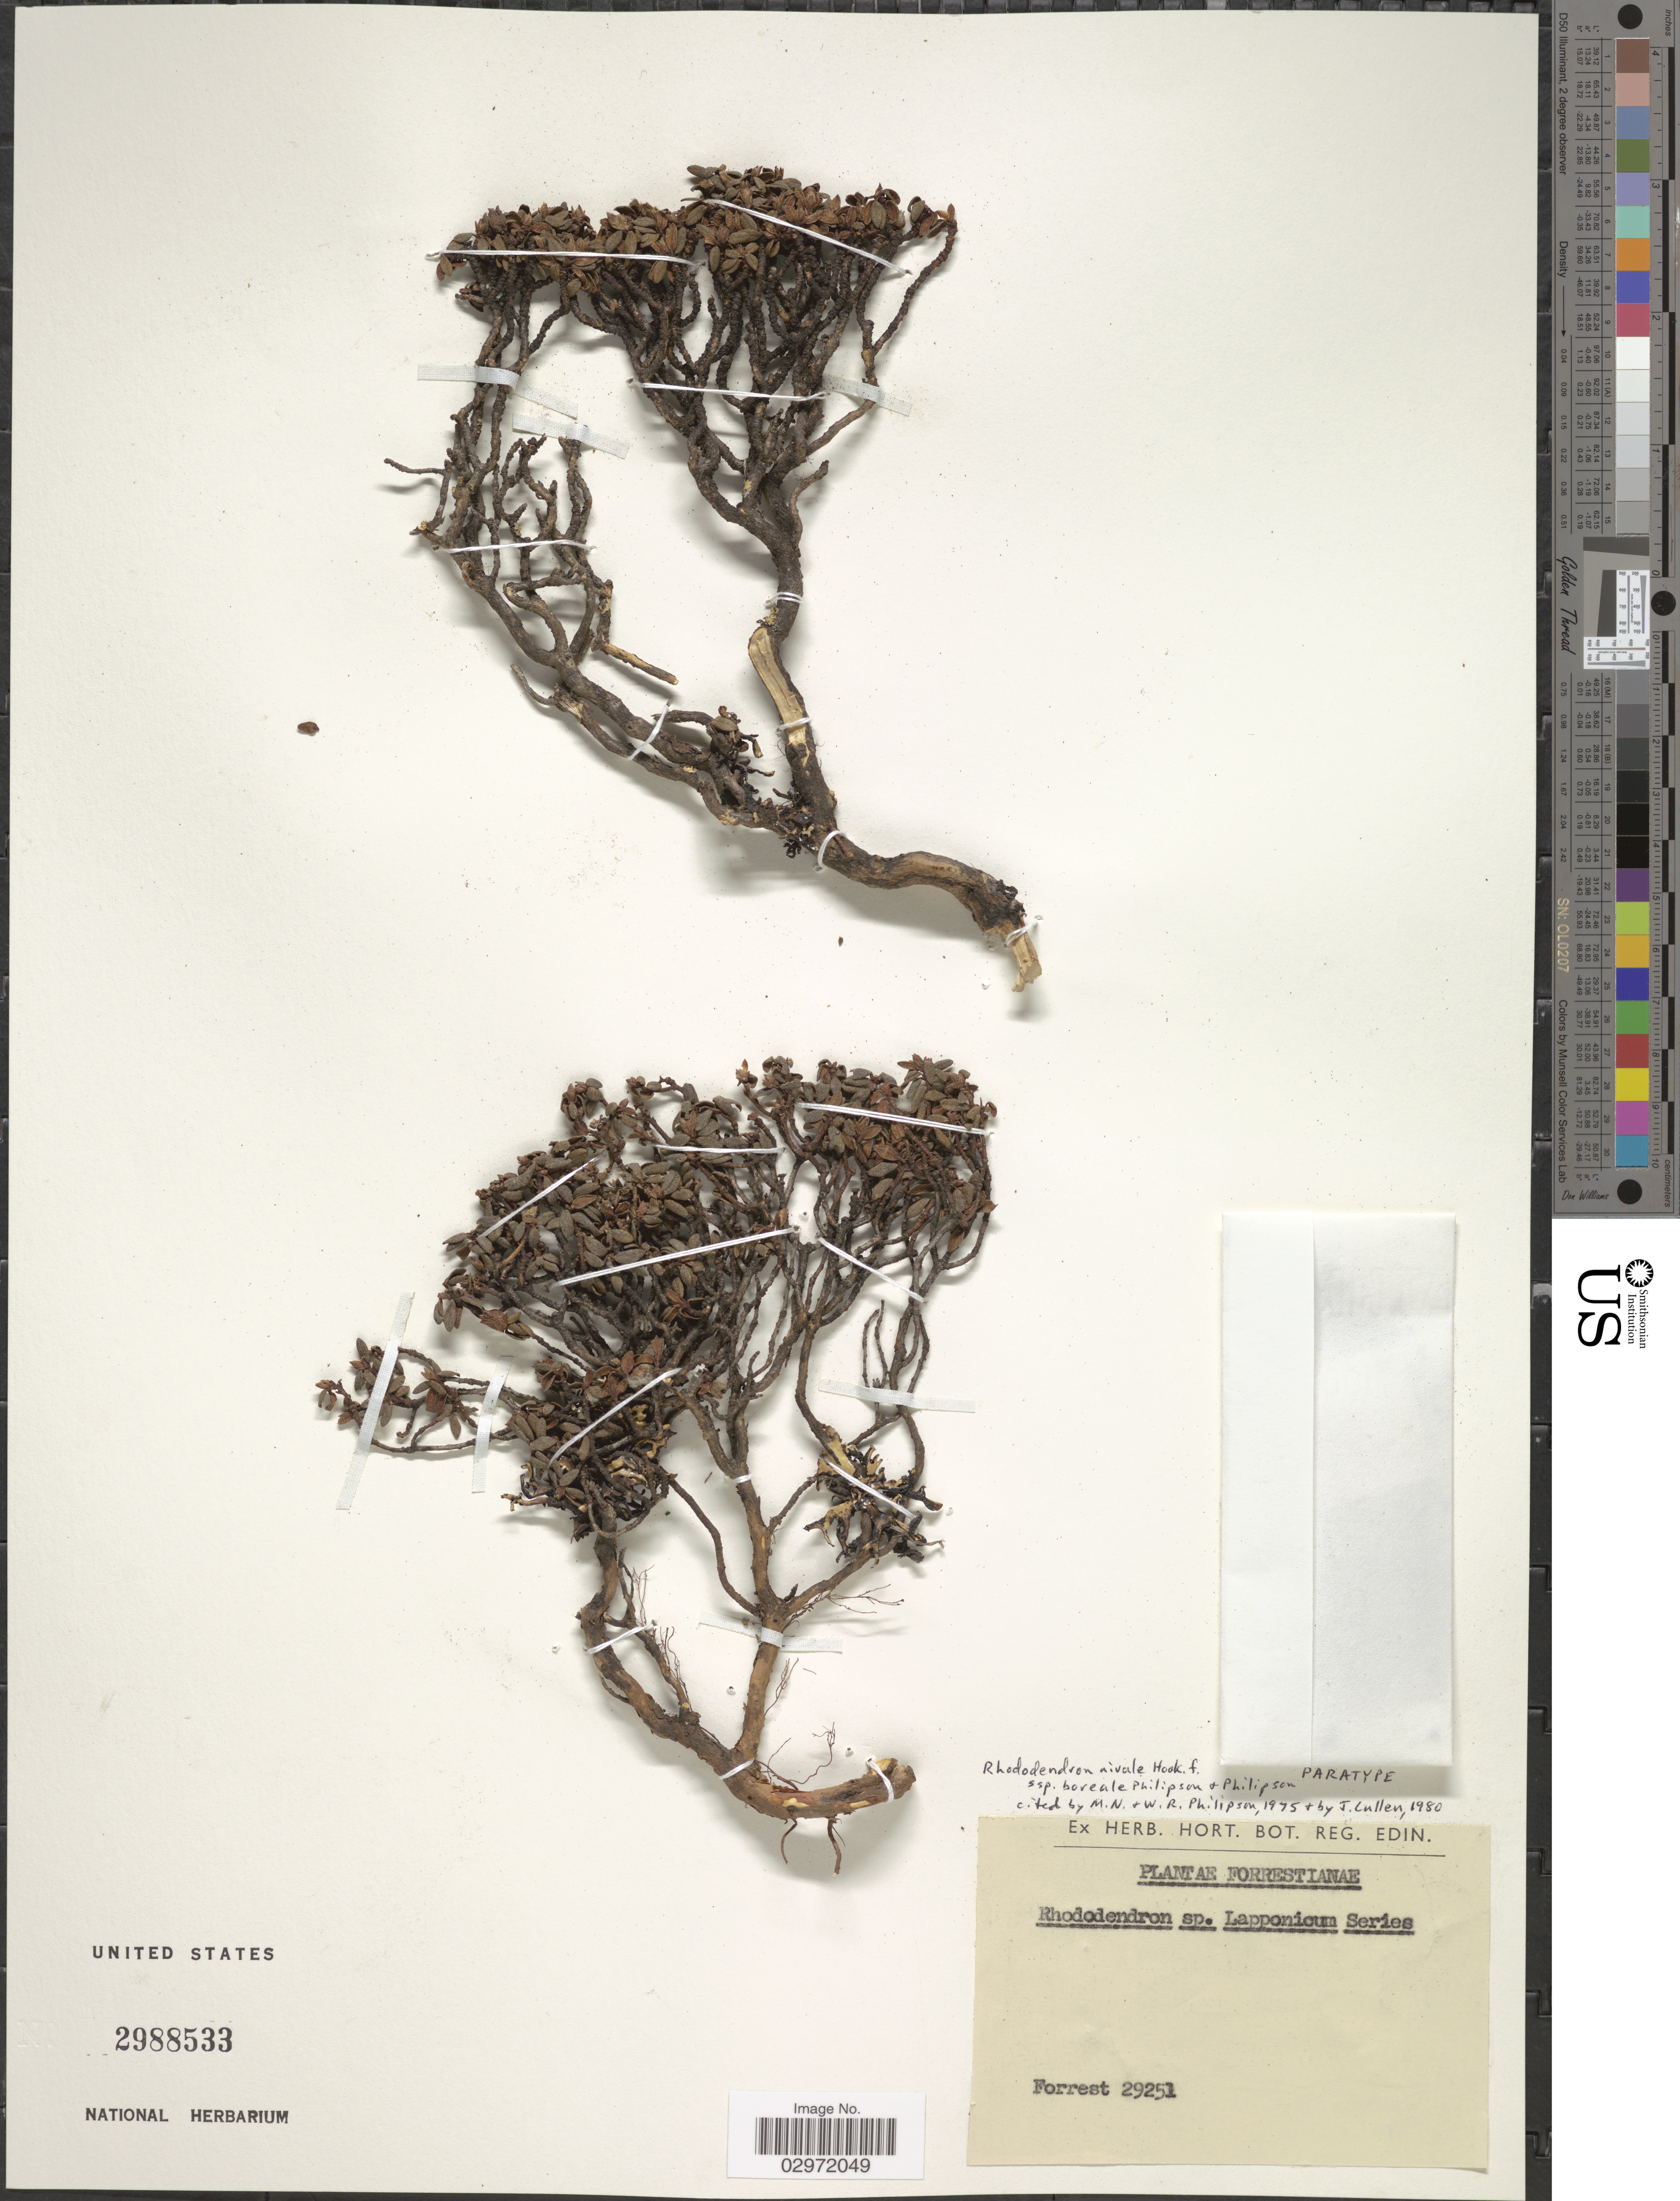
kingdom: Plantae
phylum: Tracheophyta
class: Magnoliopsida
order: Ericales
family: Ericaceae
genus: Rhododendron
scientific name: Rhododendron nivale subsp. boreale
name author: Philipson & M. N. Philipson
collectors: -. Forrest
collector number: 29251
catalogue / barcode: US 2988533